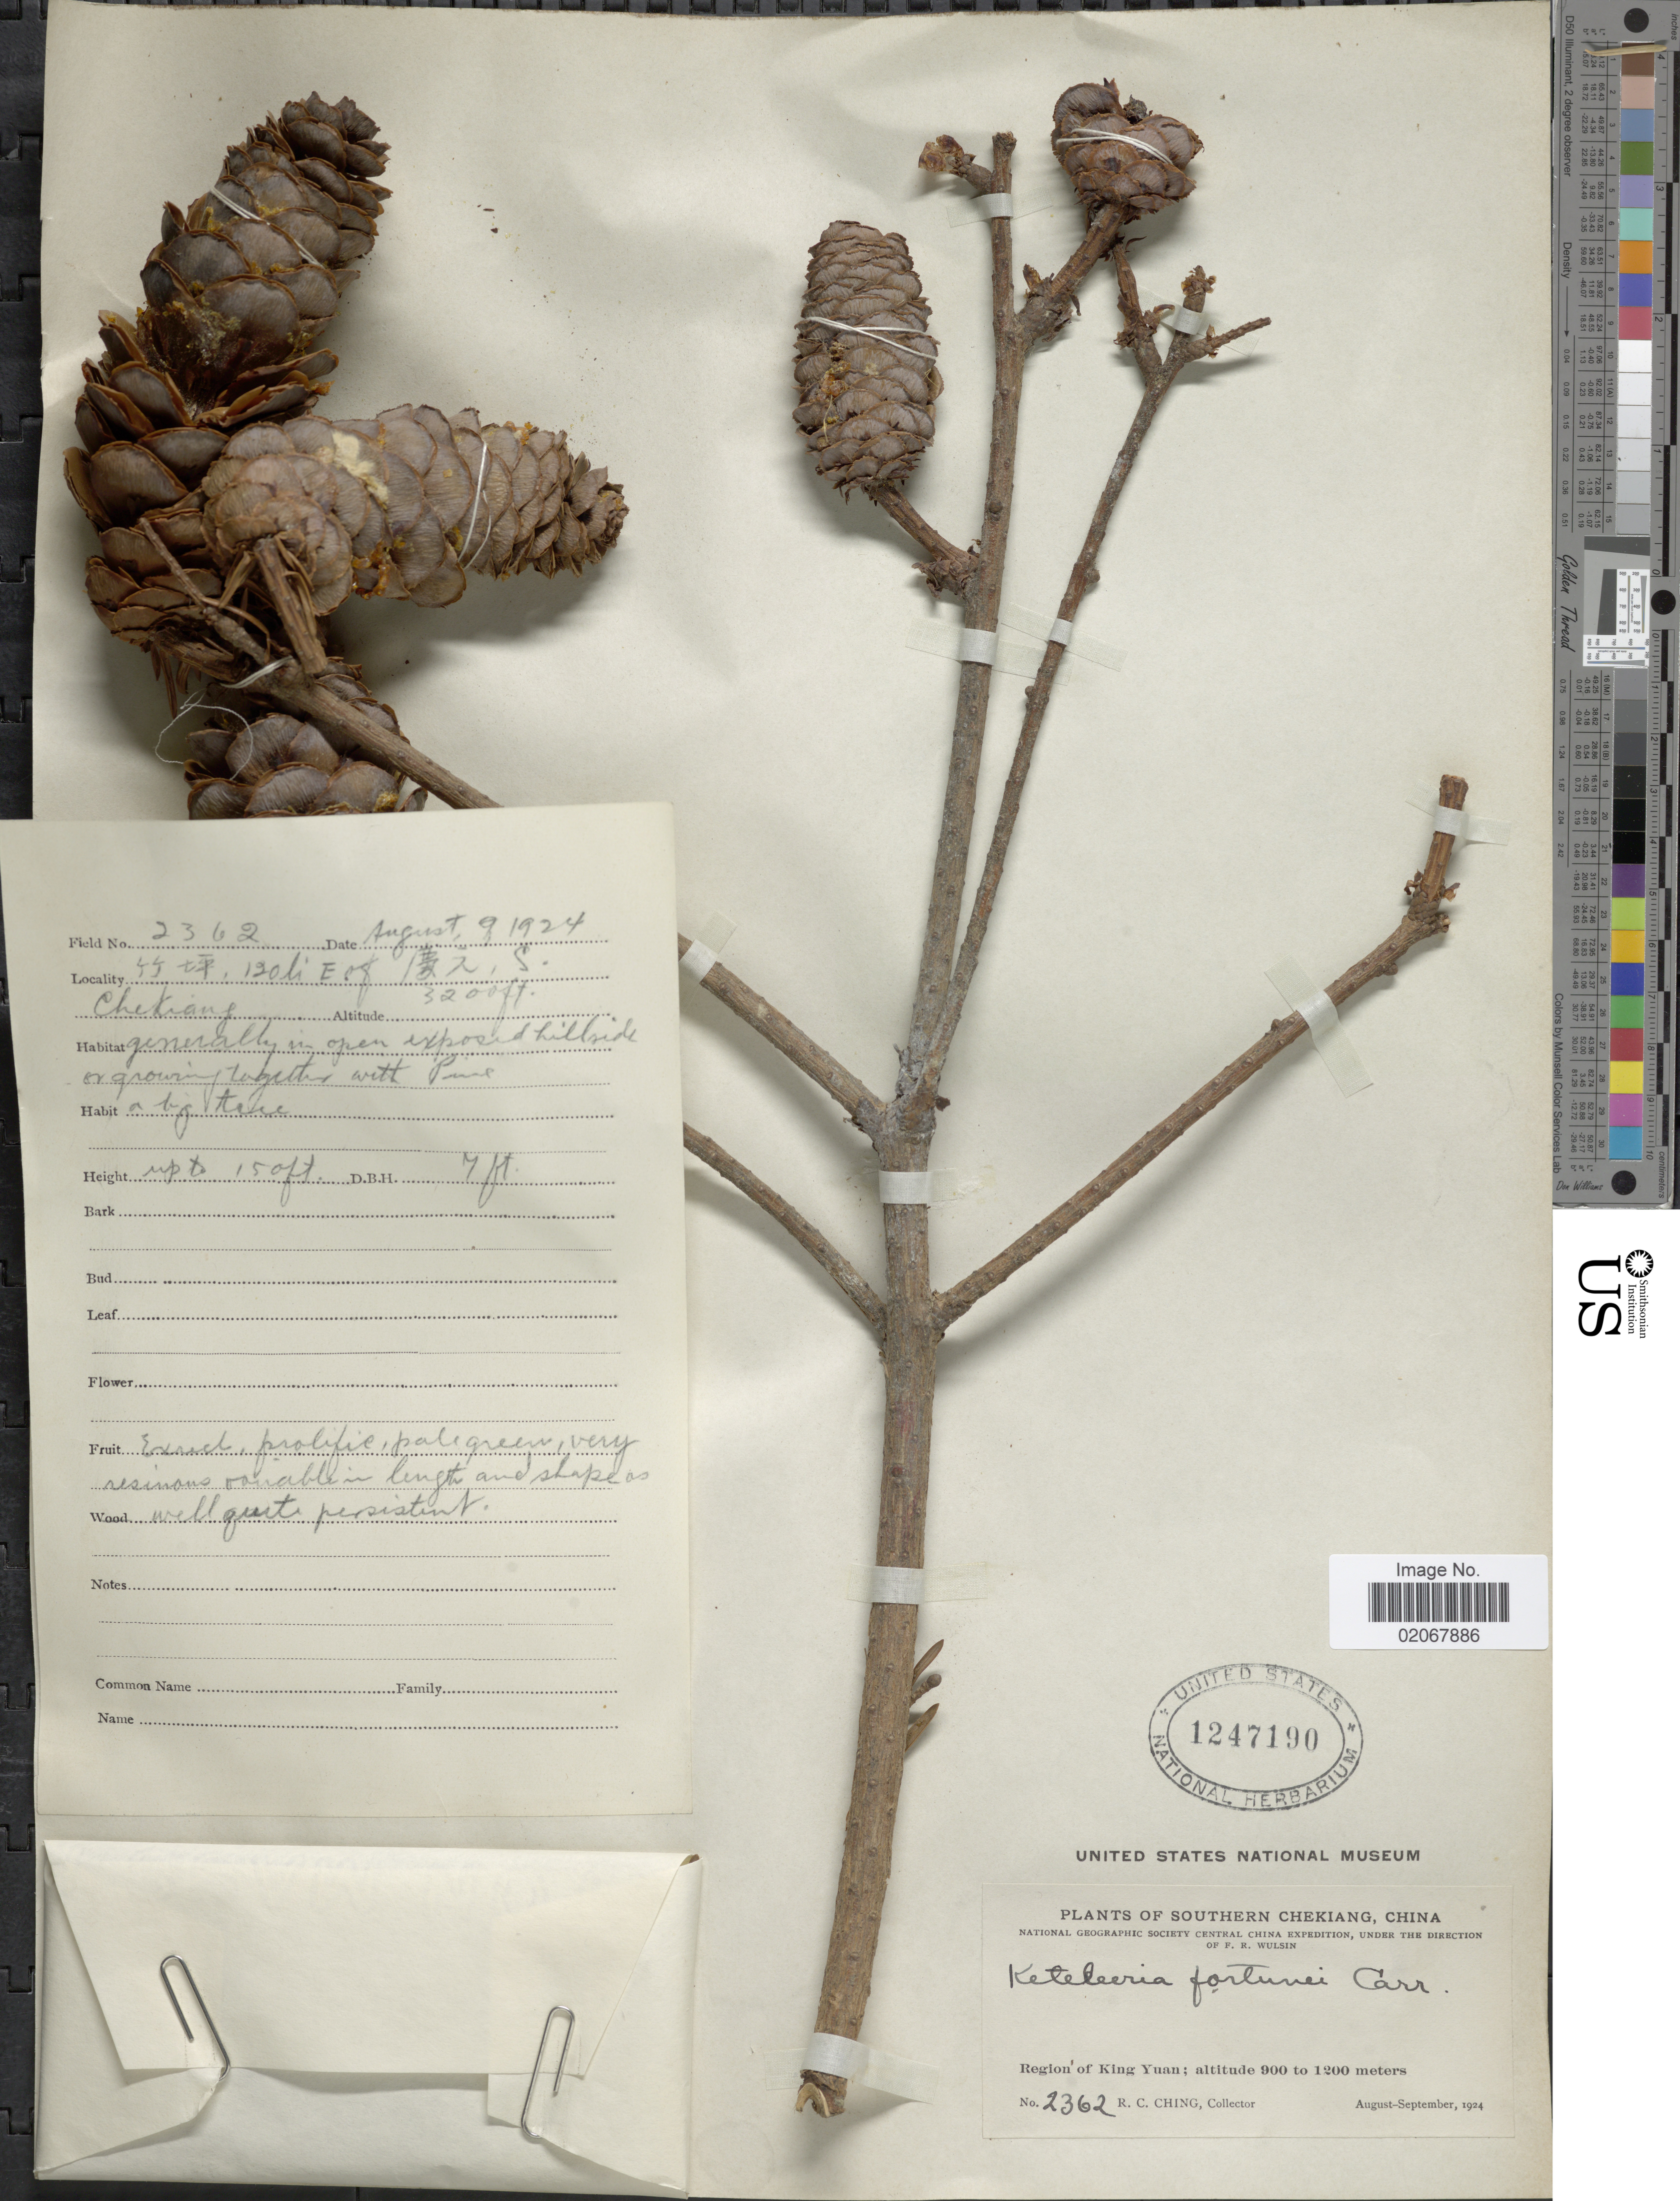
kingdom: Plantae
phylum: Tracheophyta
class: Pinopsida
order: Pinales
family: Pinaceae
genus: Keteleeria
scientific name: Keteleeria fortunei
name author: (A. Murray bis) Carrière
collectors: R. C. Ching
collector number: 2362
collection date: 1924-08-09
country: China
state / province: Zhejiang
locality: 120 li E. of S. Chekiang. Region of King Yuan, Southern Chekiang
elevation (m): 900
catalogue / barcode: US 1247190